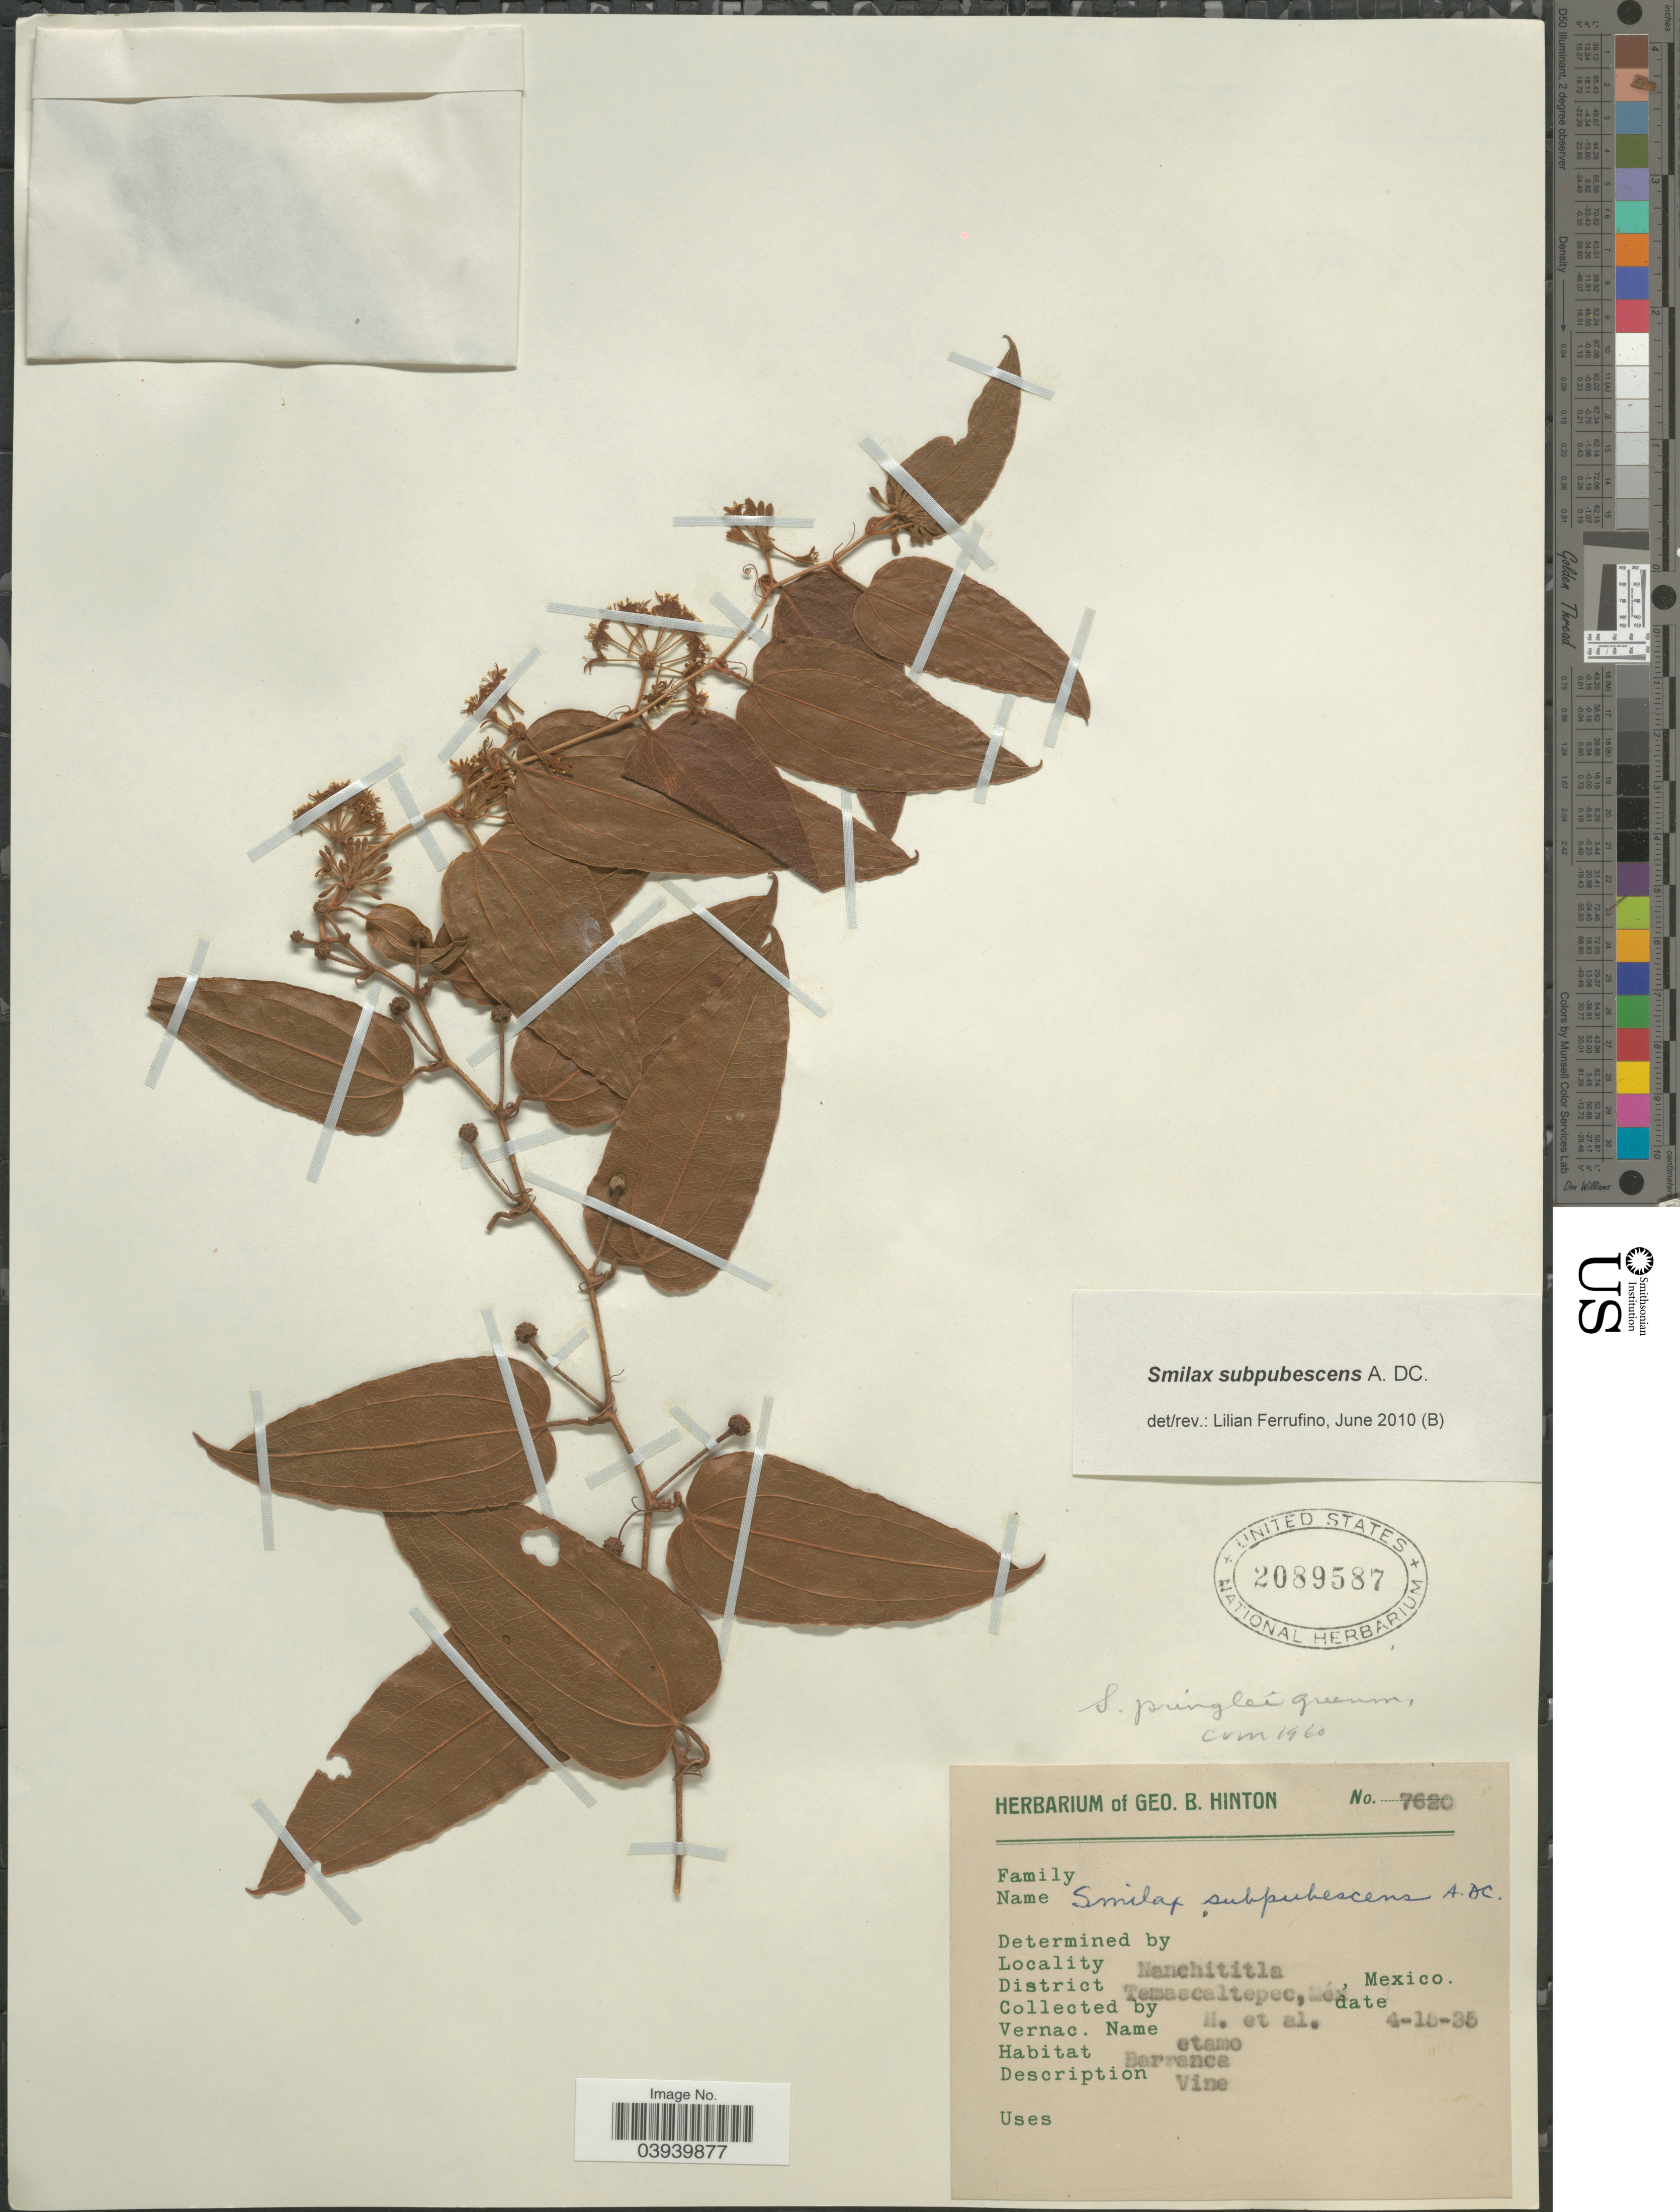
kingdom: Plantae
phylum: Tracheophyta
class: Liliopsida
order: Liliales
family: Smilacaceae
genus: Smilax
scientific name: Smilax subpubescens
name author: A. DC.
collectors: G. B. Hinton & et al.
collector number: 7620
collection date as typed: Transcribed d/m/y: 15/4/35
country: Mexico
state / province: México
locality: Nanchititla. District Temascaltepec.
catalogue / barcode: US 2089587